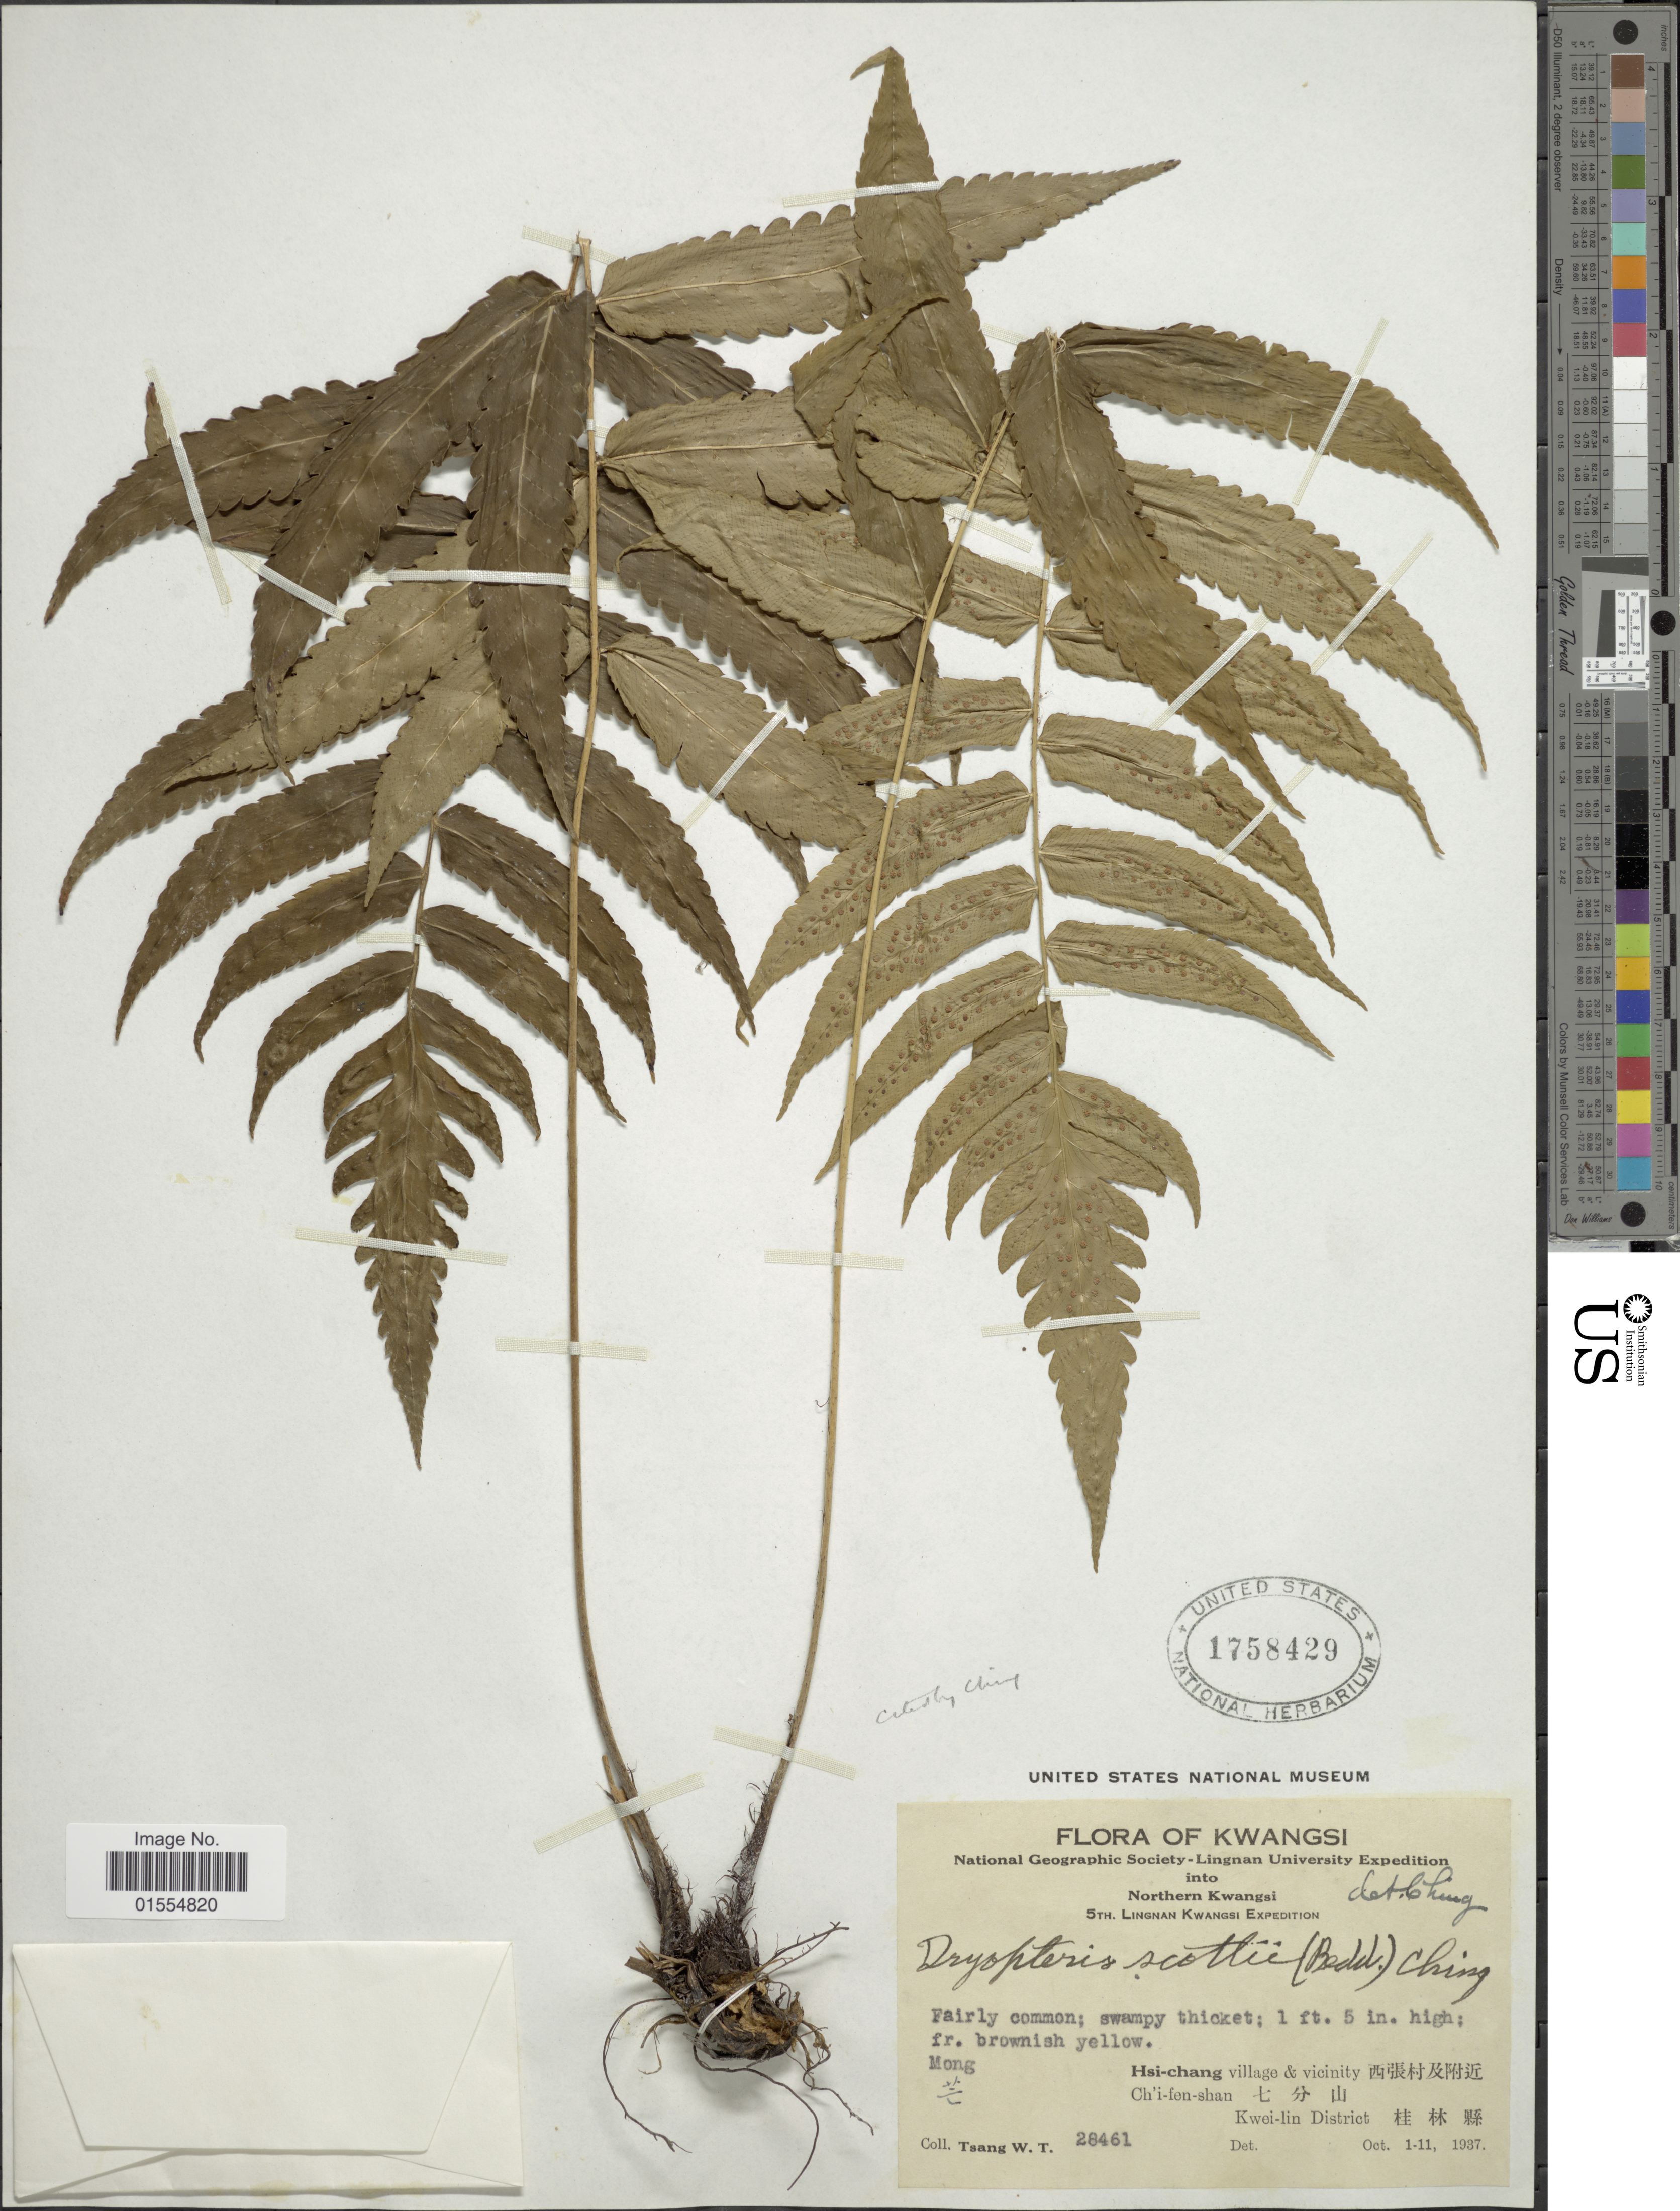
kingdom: Plantae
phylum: Tracheophyta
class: Polypodiopsida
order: Polypodiales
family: Dryopteridaceae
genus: Dryopteris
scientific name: Dryopteris scottii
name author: (Bedd.) Ching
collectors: W. T. Tsang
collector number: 28461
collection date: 1937-10-01/1937-10-11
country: China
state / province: Guangxi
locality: Kwangsi, Northern Kwangsi, Hsi-chang village & vicinity, Chí-fen-shan, Kwei-lin District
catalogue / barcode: US 1758429